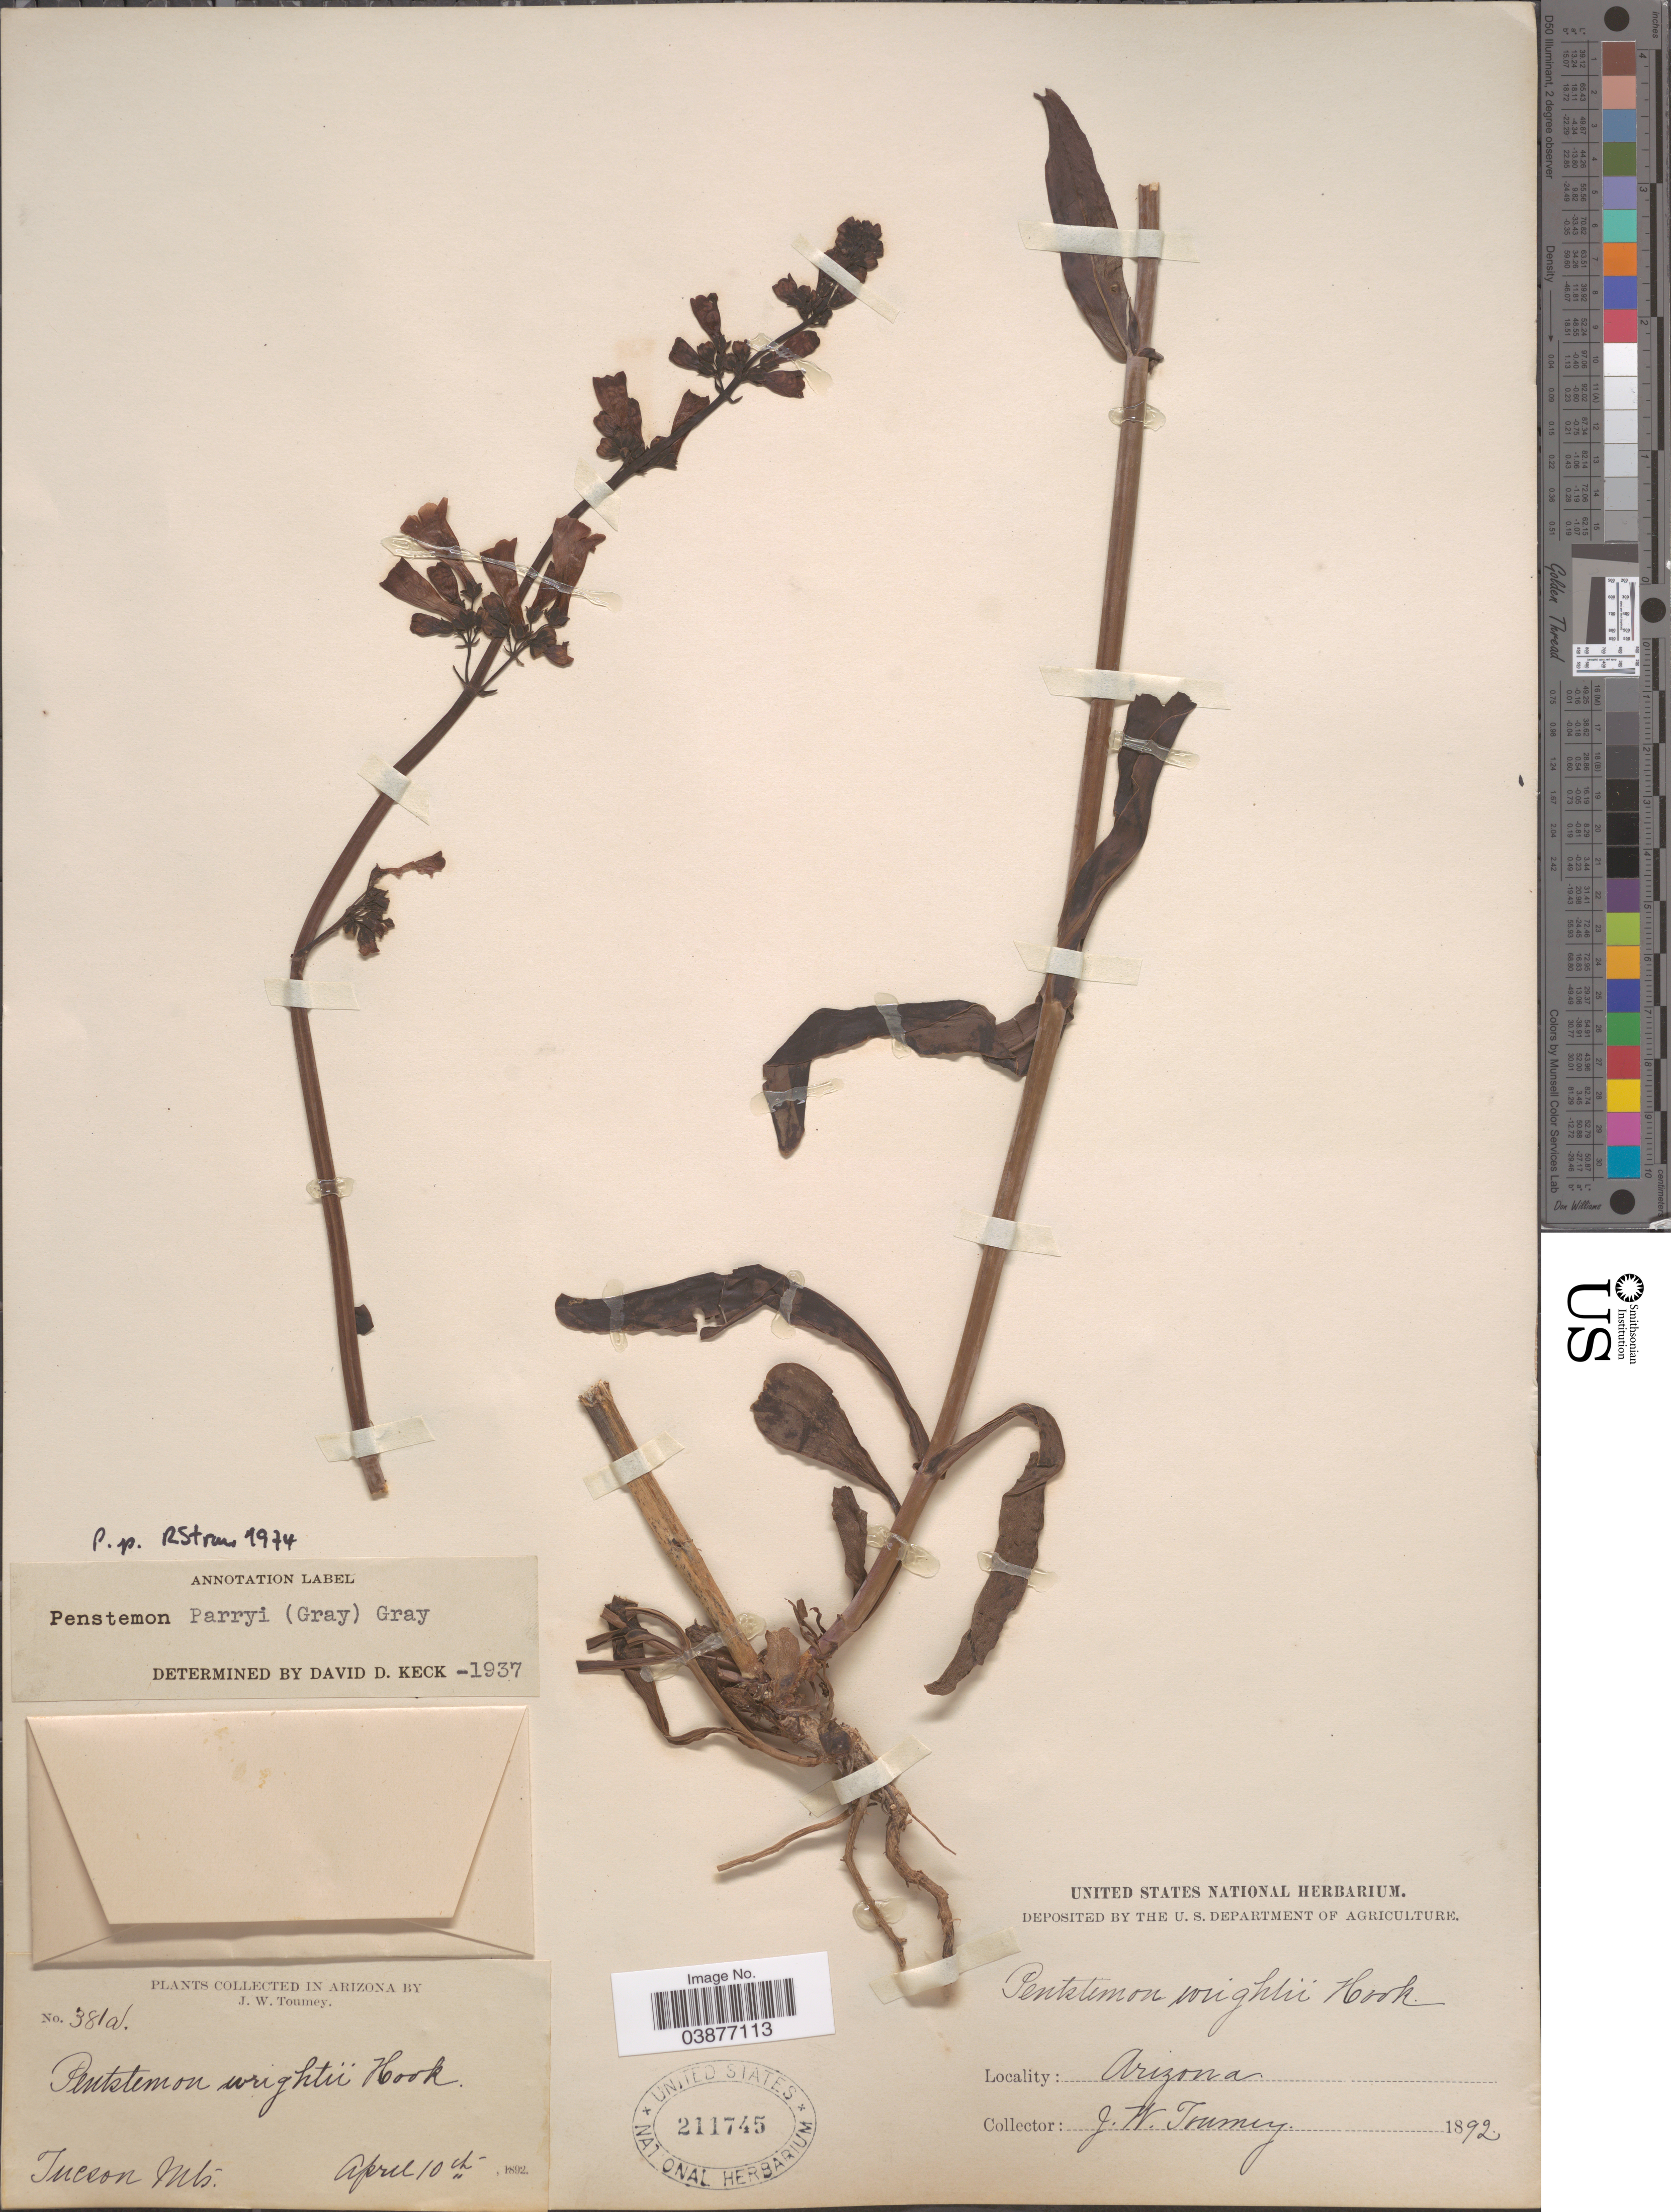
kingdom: Plantae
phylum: Tracheophyta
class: Magnoliopsida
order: Lamiales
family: Plantaginaceae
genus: Penstemon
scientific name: Penstemon parryi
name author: A. Gray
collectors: J. W. Toumey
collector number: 381a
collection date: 1892-04-10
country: United States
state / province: Arizona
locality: Tucson Mts.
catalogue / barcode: US 211745